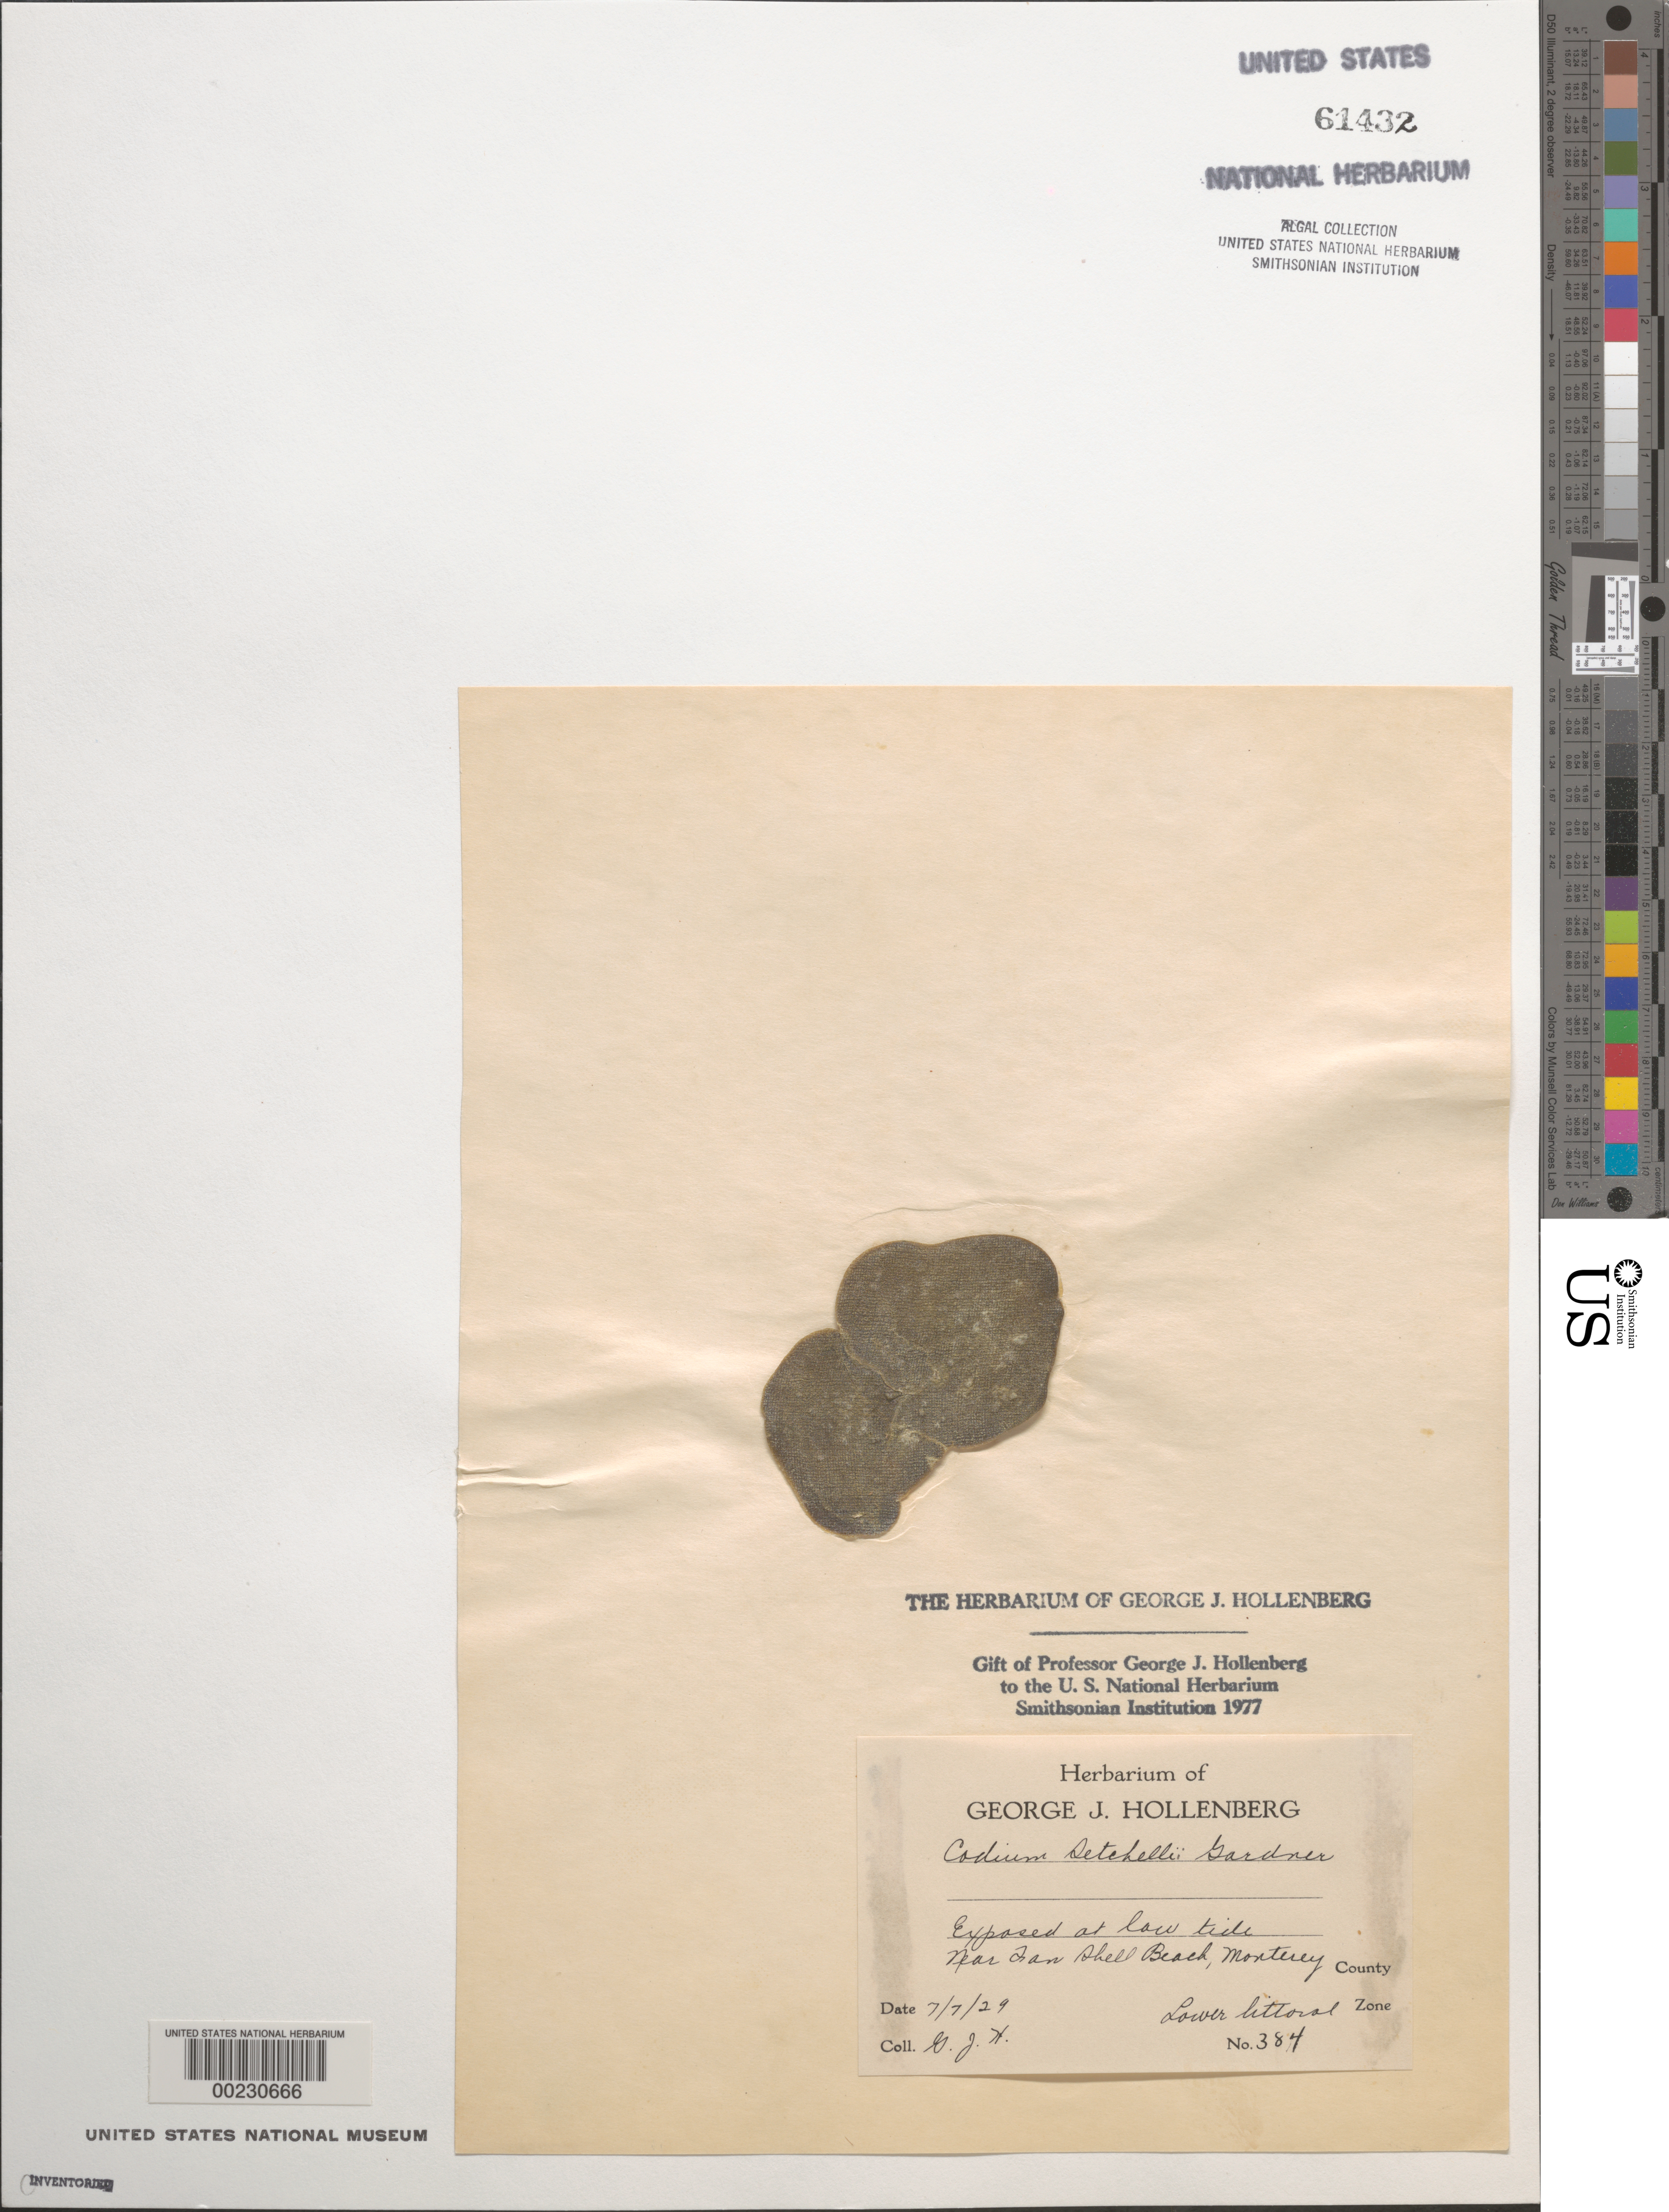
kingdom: Plantae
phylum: Chlorophyta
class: Ulvophyceae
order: Bryopsidales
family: Codiaceae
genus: Codium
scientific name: Codium setchellii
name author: N.L. Gardner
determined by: Hollenberg, George J.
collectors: G. Hollenberg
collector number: GJH 384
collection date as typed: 07 Jul 1929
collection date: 1929-07-07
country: United States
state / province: California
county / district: Monterey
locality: Near Fan Shell Beach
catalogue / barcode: US 61432